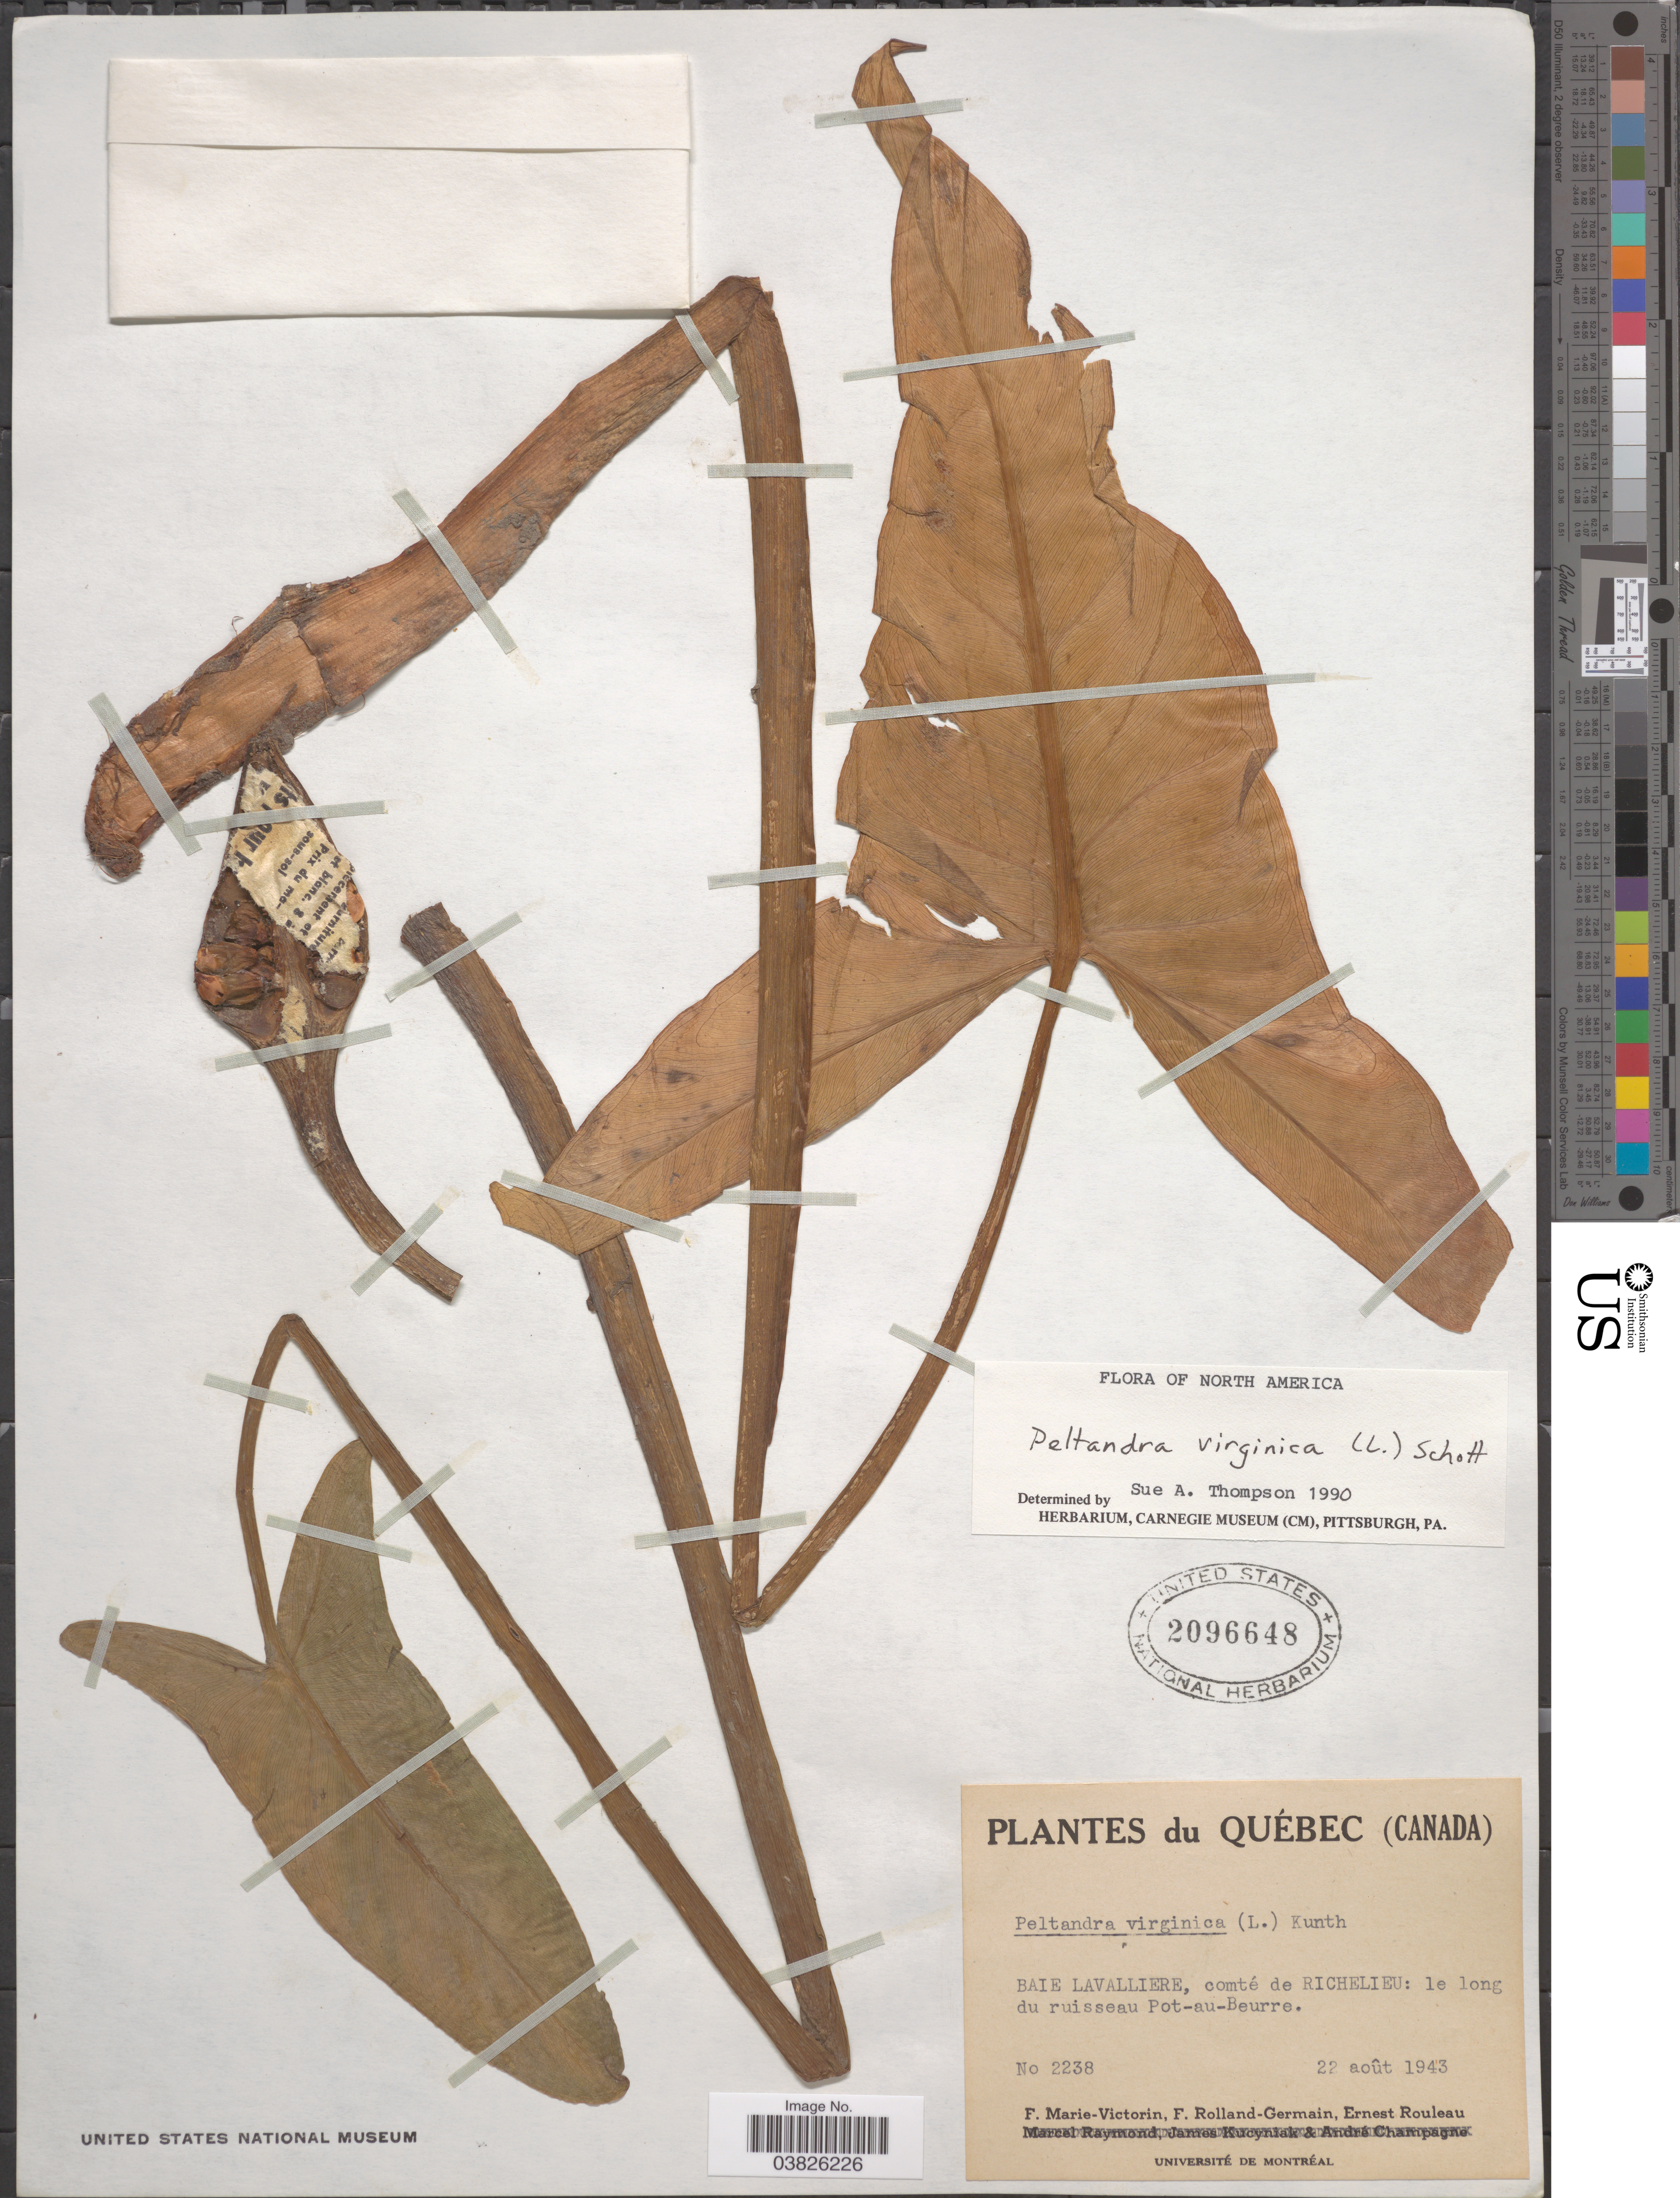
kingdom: Plantae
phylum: Tracheophyta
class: Liliopsida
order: Alismatales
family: Araceae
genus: Peltandra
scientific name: Peltandra virginica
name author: (L.) Schott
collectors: F. Marie-Victorin, Rolland-Germain & J. Rouleau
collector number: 2238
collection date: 1943-08-22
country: Canada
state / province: Quebec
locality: Baie Lavalliere, comté de Richelieu: le long du ruisseau Pot-au-Beurre.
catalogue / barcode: US 2096648